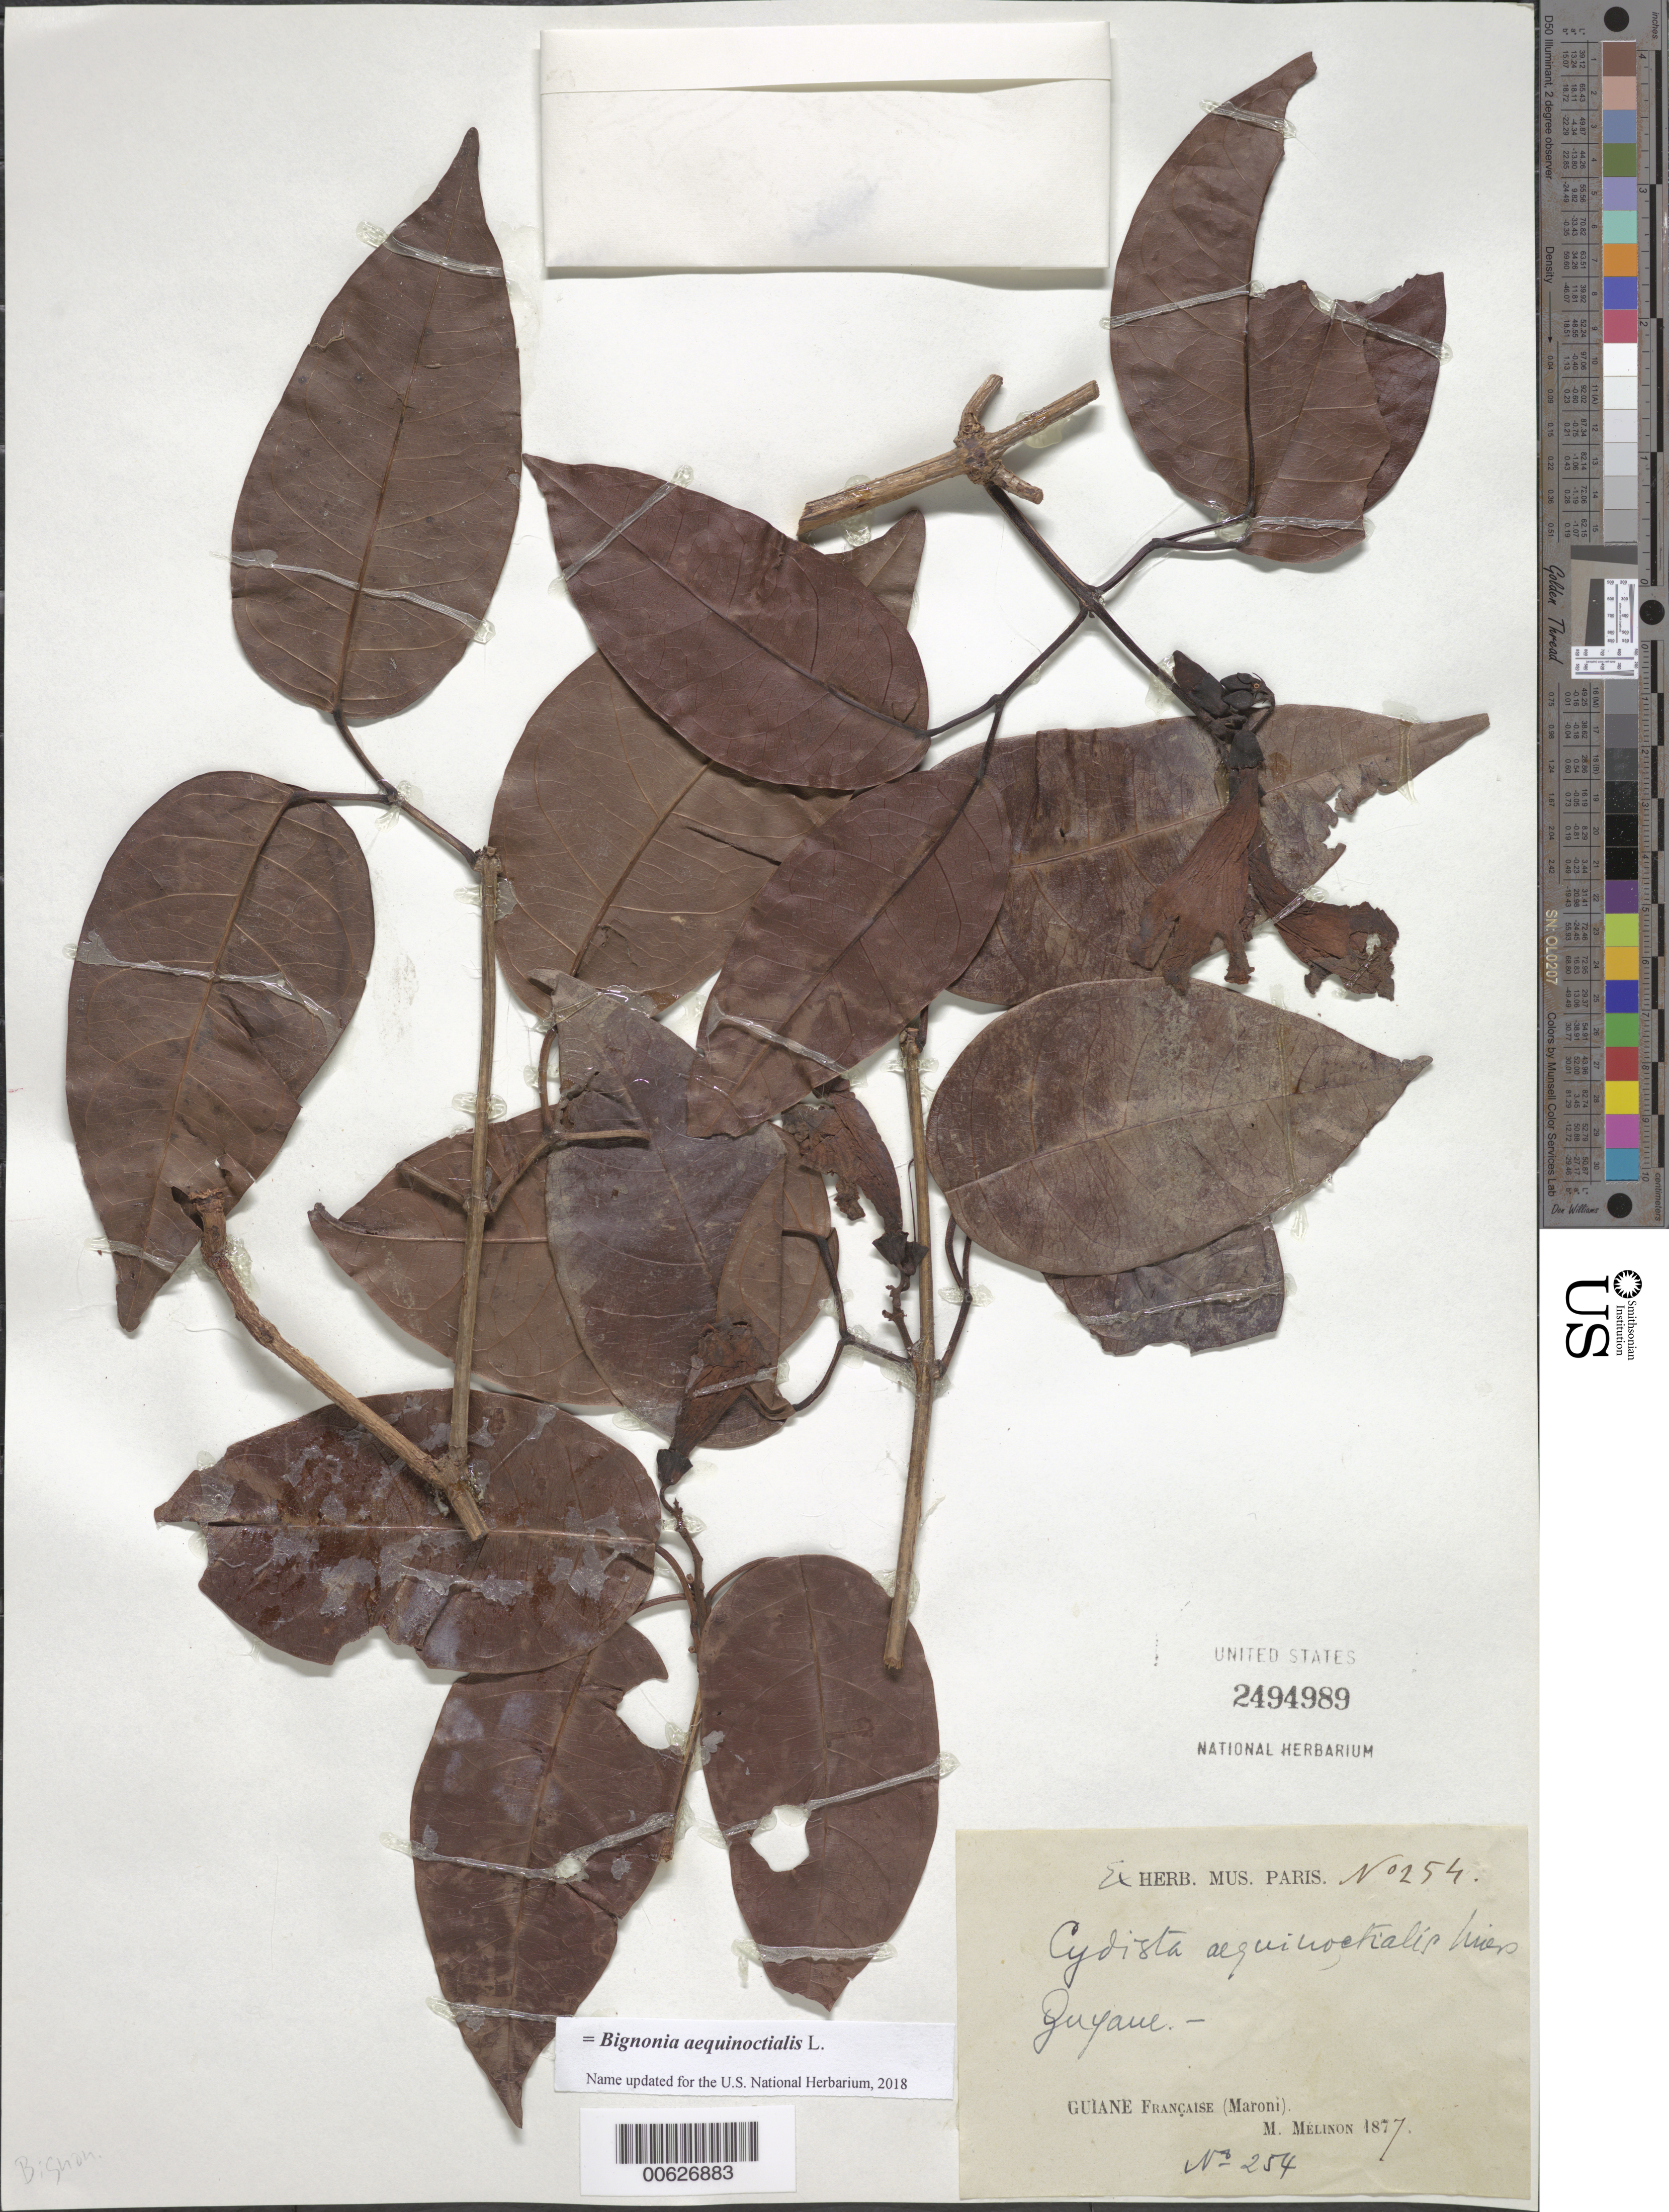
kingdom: Plantae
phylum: Tracheophyta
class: Magnoliopsida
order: Lamiales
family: Bignoniaceae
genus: Bignonia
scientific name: Bignonia aequinoctialis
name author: L.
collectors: E. Mélinon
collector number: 254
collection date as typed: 1877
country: French Guiana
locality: Maroni R.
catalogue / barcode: US 2494989